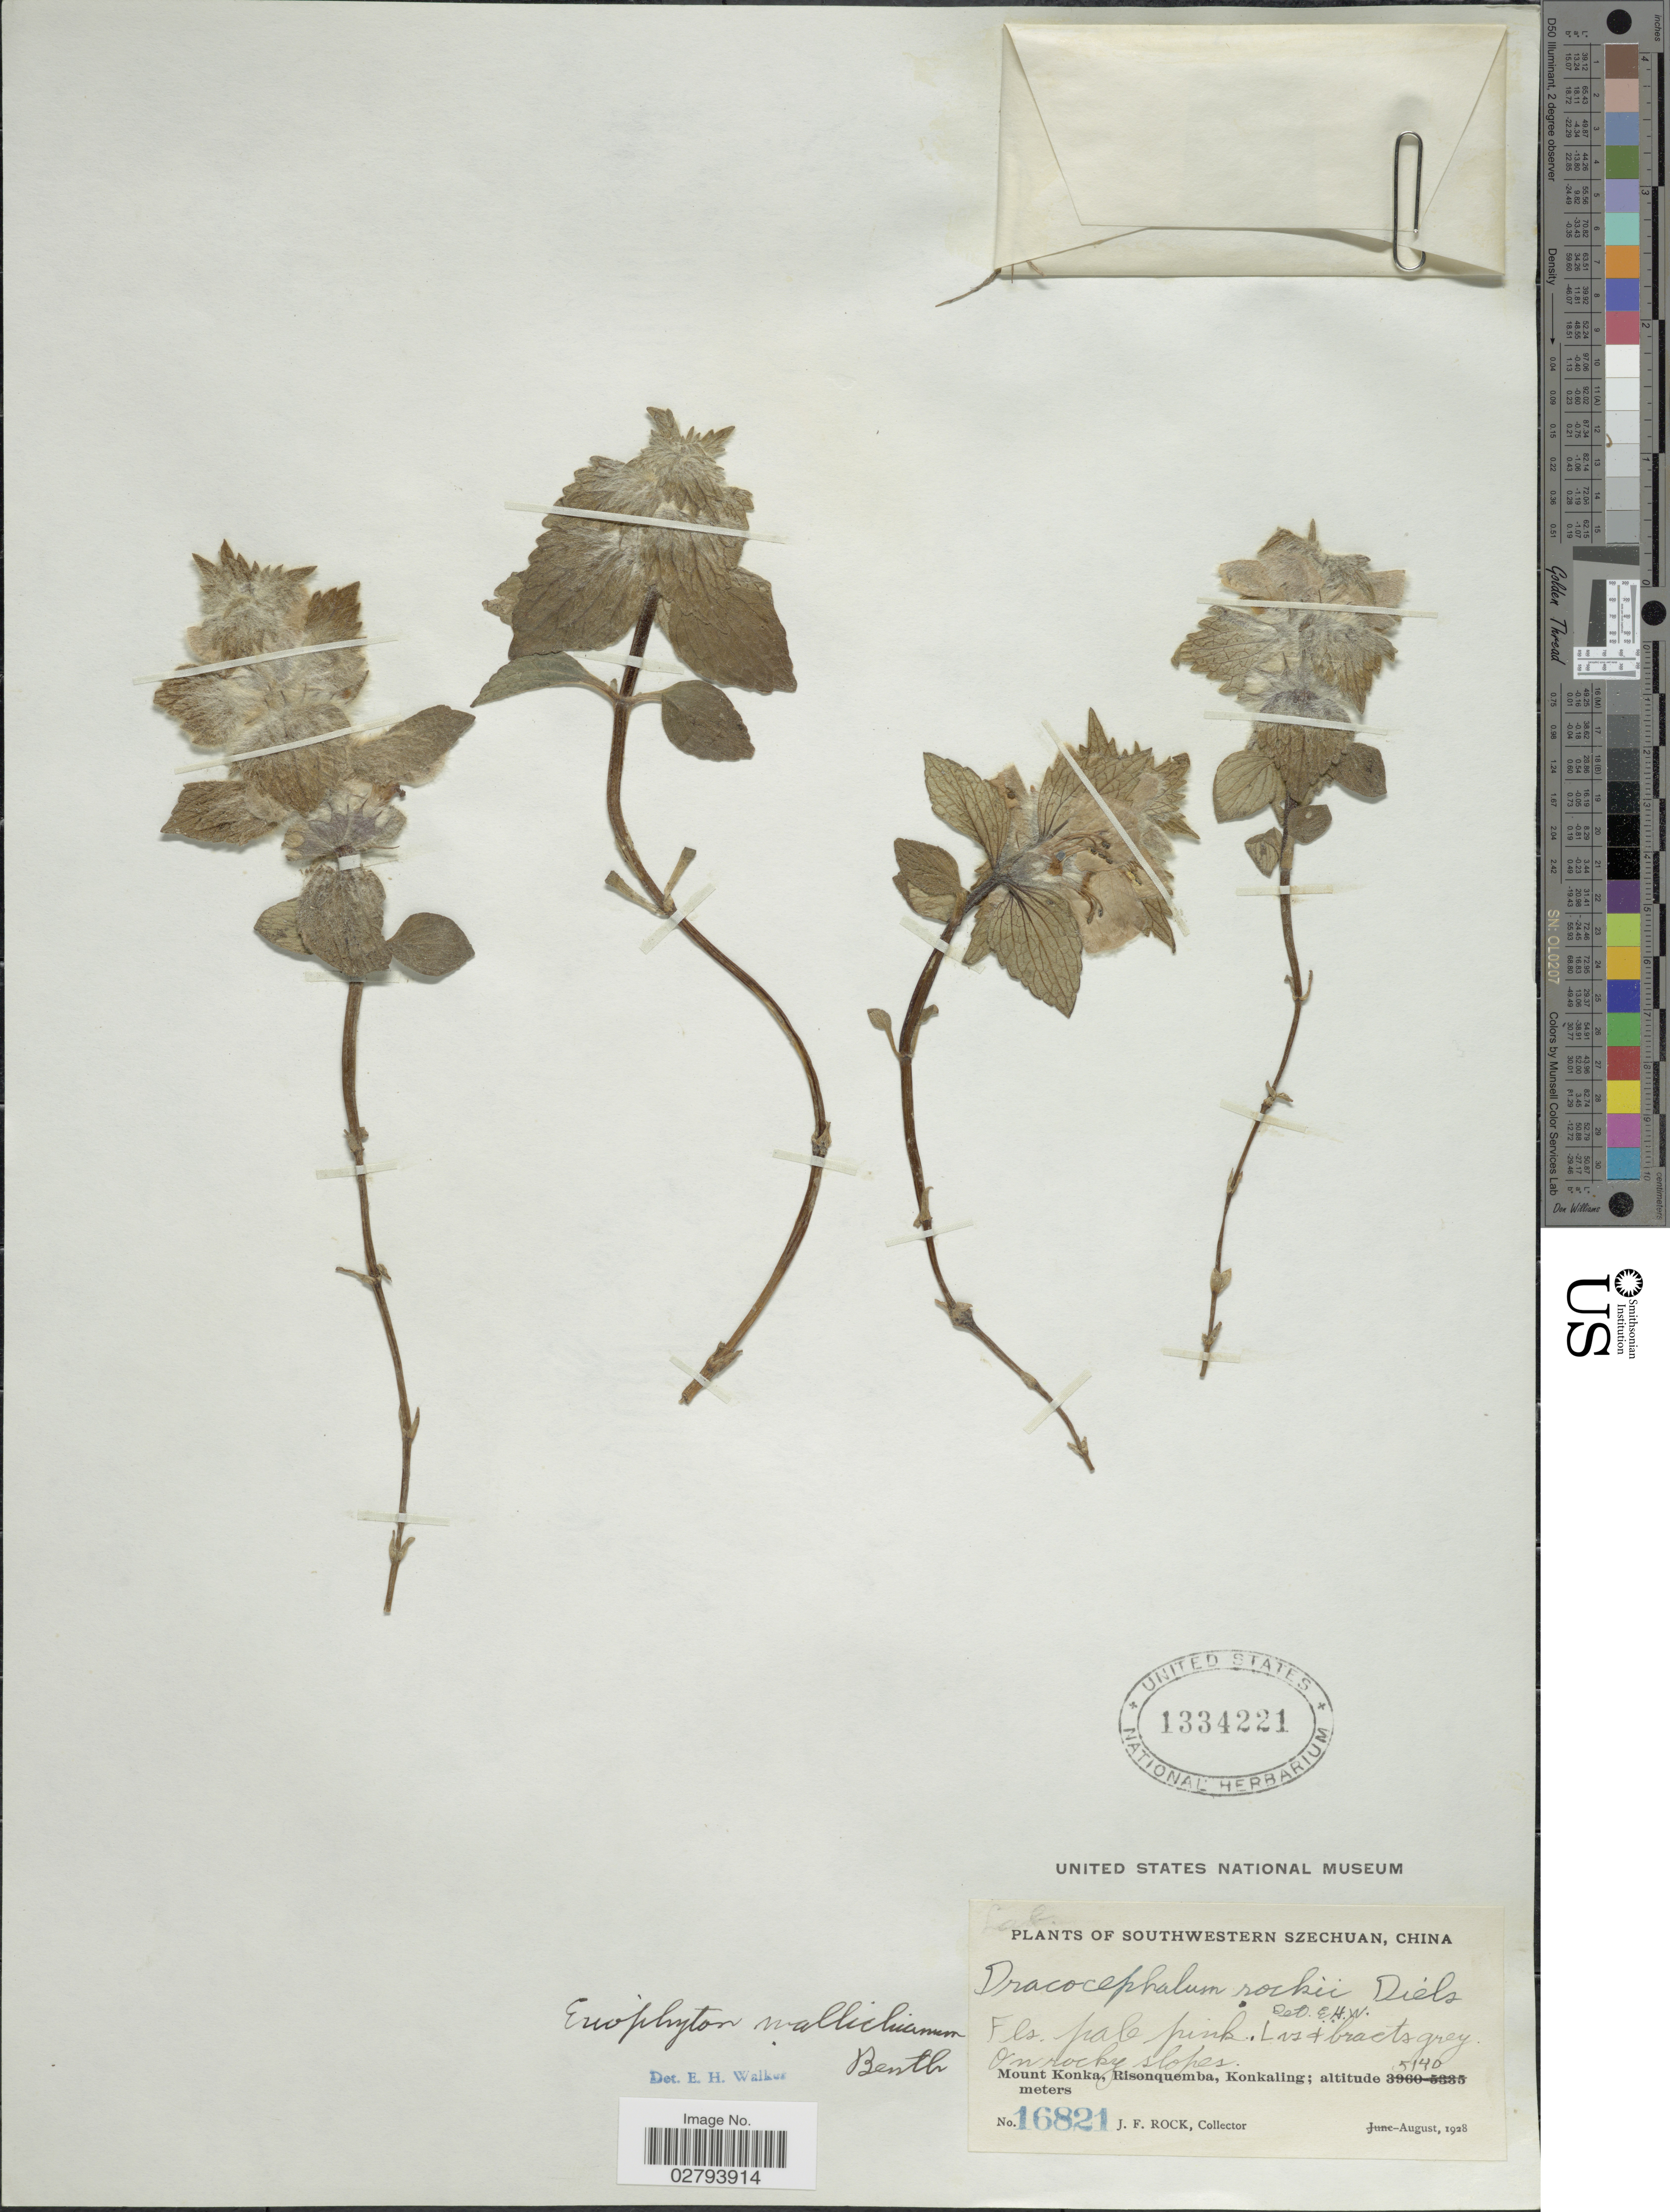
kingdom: Plantae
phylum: Tracheophyta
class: Magnoliopsida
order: Lamiales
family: Lamiaceae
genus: Eriophyton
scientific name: Eriophyton wallichianum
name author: Hook. f.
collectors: J. Rock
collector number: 16821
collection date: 1928-08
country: China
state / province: Sichuan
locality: Southwestern Szechuan, China, Mount Konka, Risonquemba, Konkaling.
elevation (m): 5140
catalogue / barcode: US 1334221